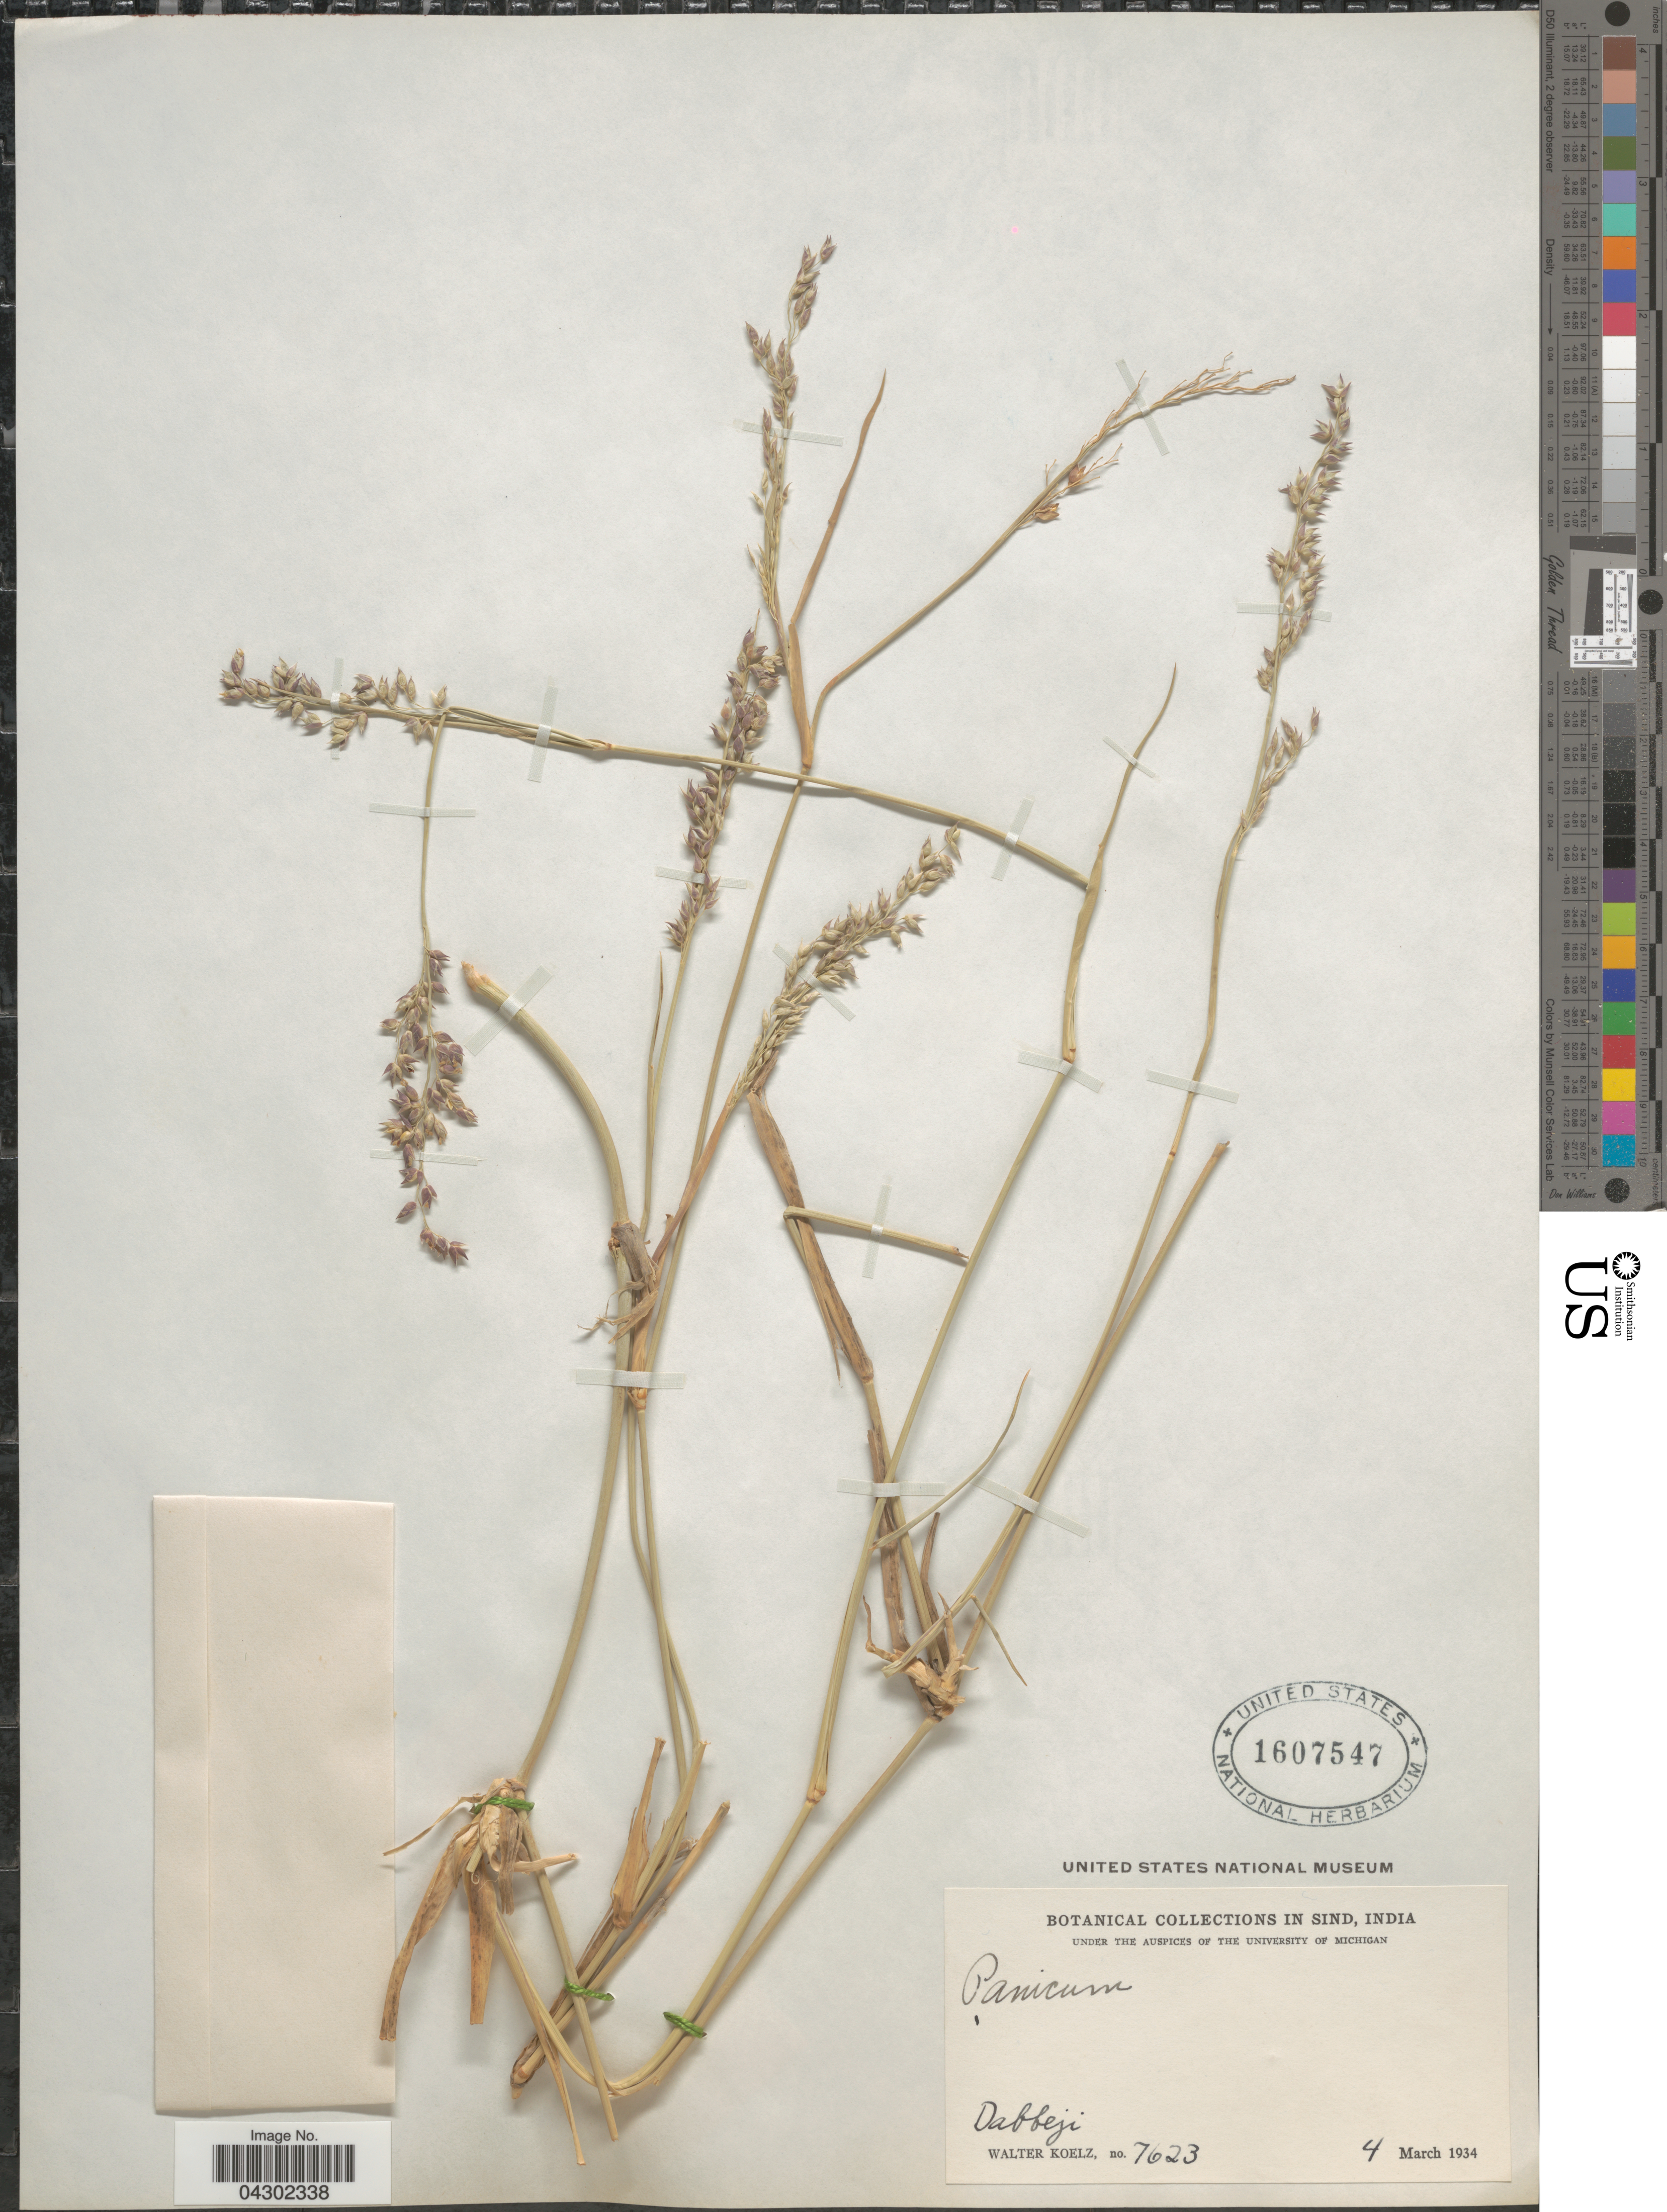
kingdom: Plantae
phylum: Tracheophyta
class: Liliopsida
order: Poales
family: Poaceae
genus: Panicum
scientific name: Panicum turgidum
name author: Forssk.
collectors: W. N. Koelz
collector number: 7623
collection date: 1934-03-04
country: Pakistan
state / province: Sindh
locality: In Sind. Dabbeji.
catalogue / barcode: US 1607547